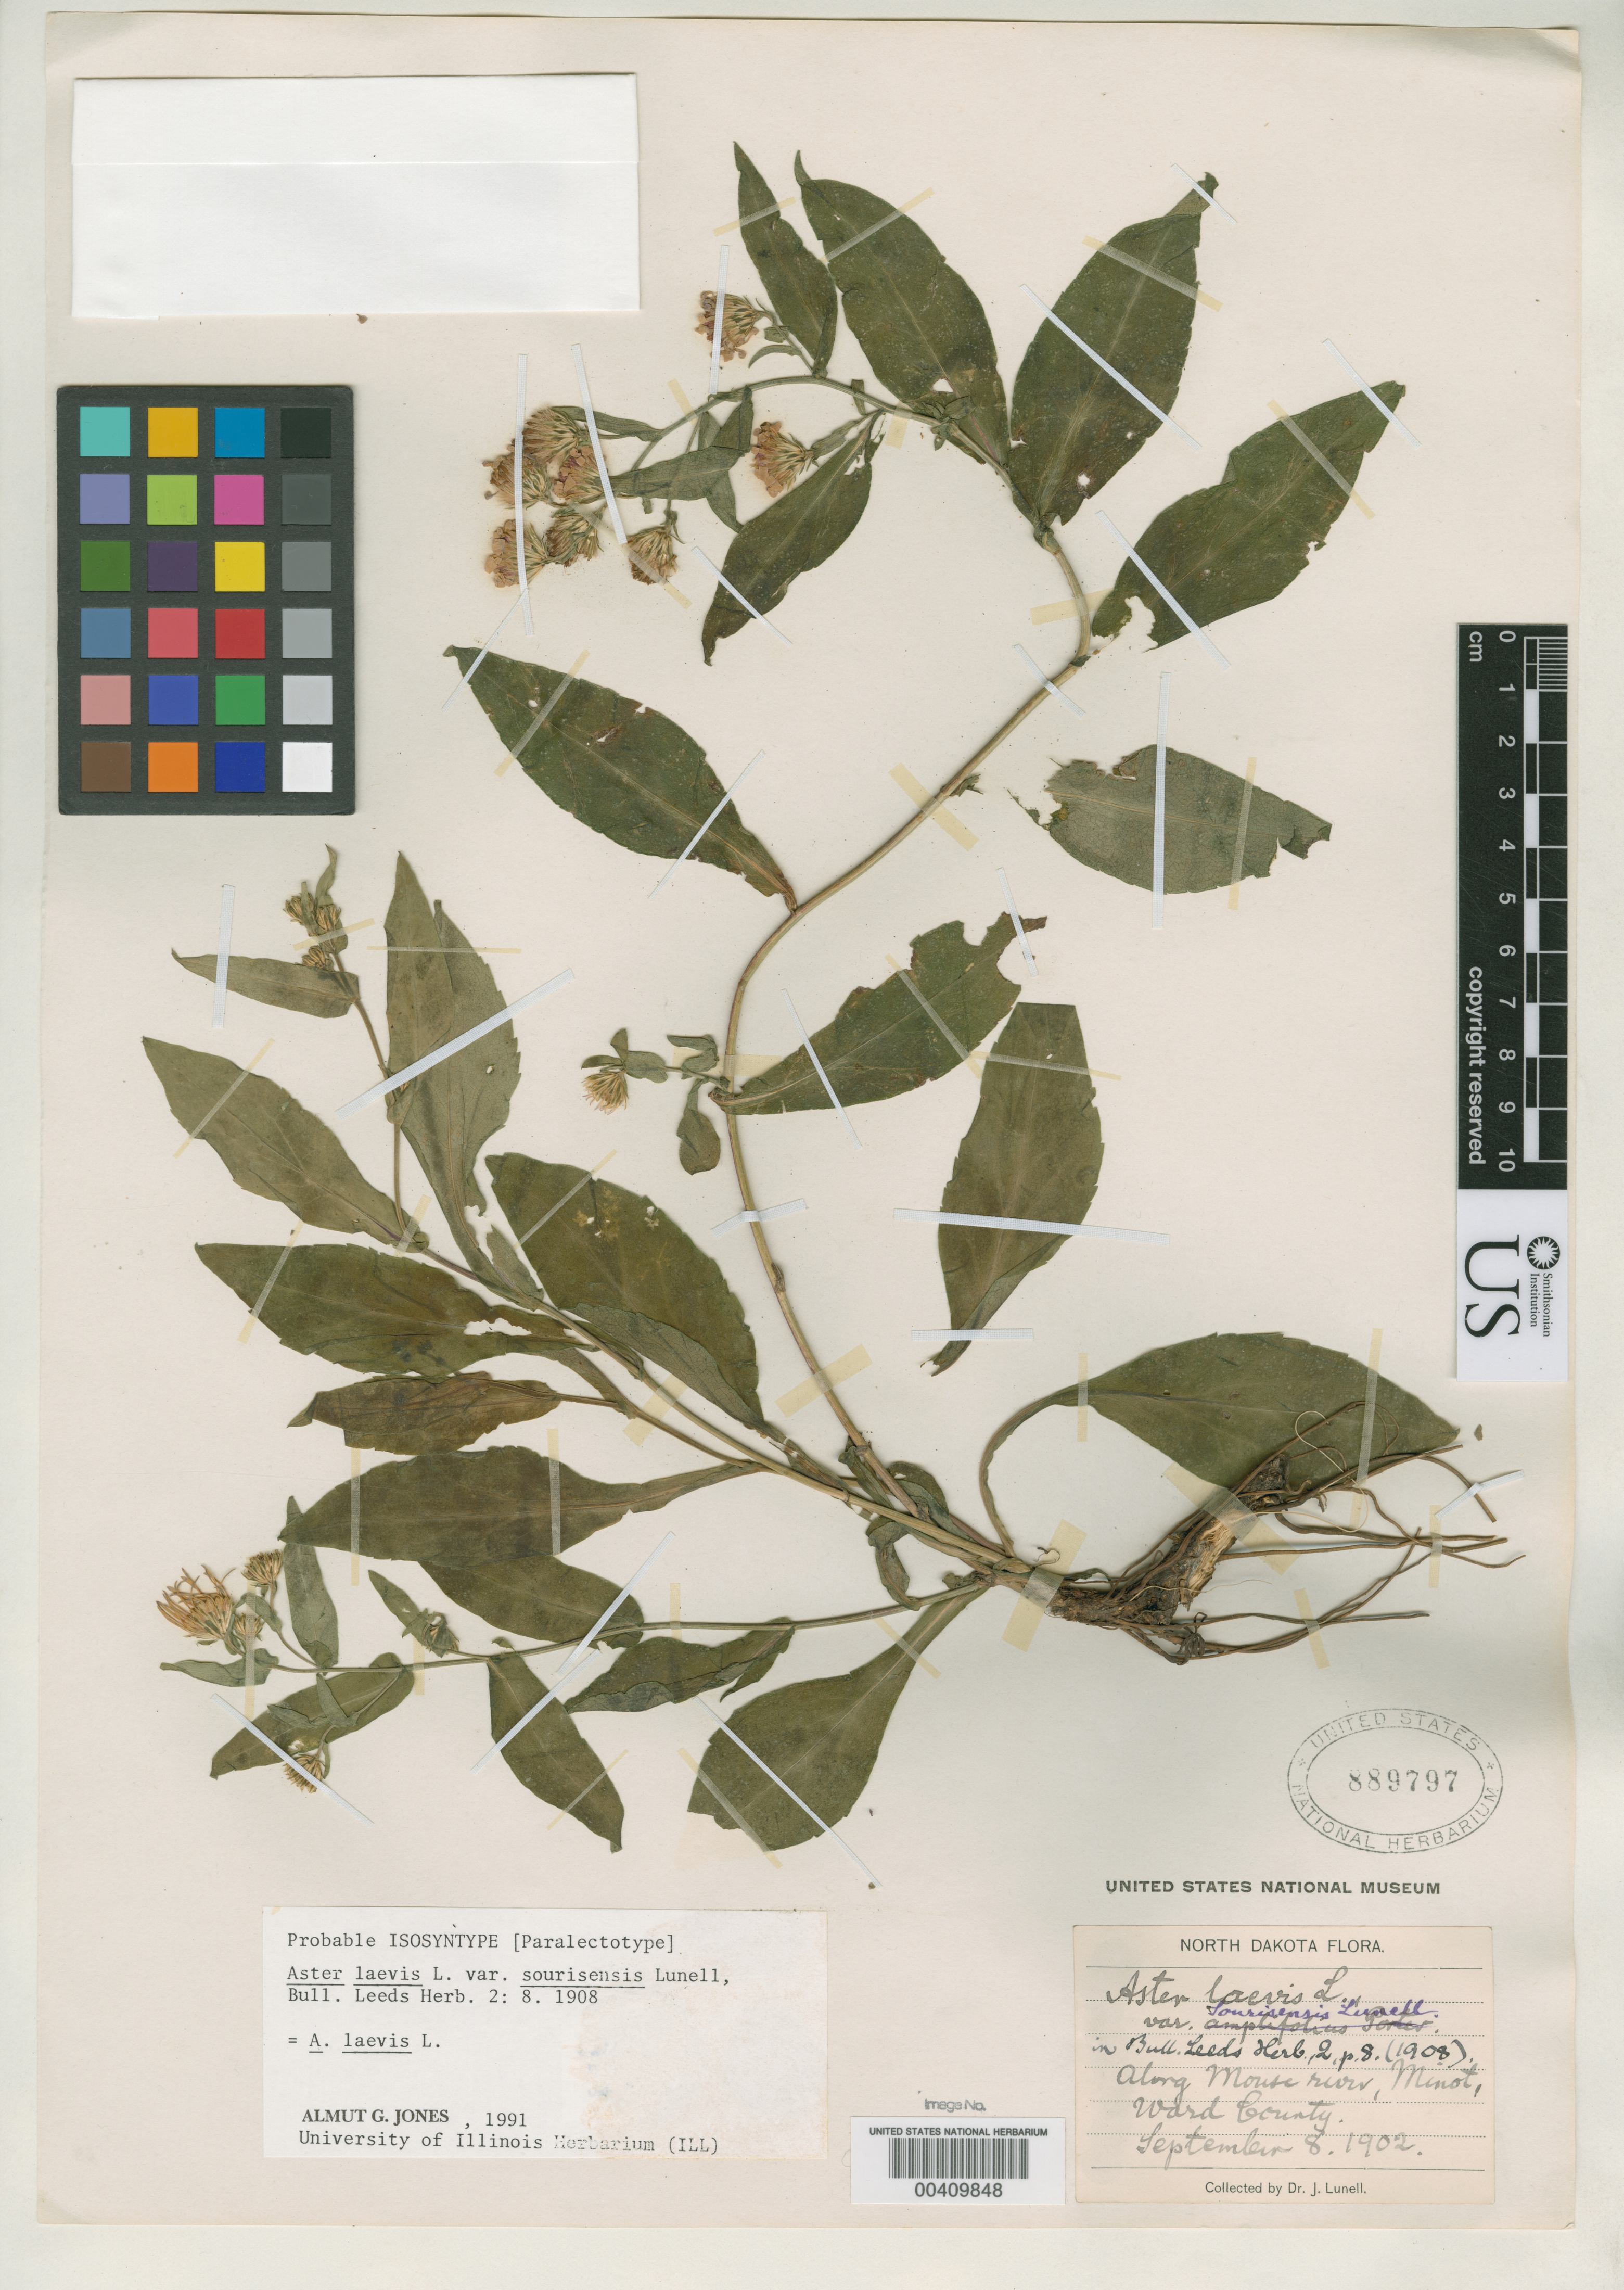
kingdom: Plantae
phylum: Tracheophyta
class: Magnoliopsida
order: Asterales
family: Asteraceae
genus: Aster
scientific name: Aster laevis var. sourisensis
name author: Lunell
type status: Isosyntype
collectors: J. Lunell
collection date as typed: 08 Sep 1902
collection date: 1902-09-08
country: United States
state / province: North Dakota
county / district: Ward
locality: Along Mouse River, Minot.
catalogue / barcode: US 889797